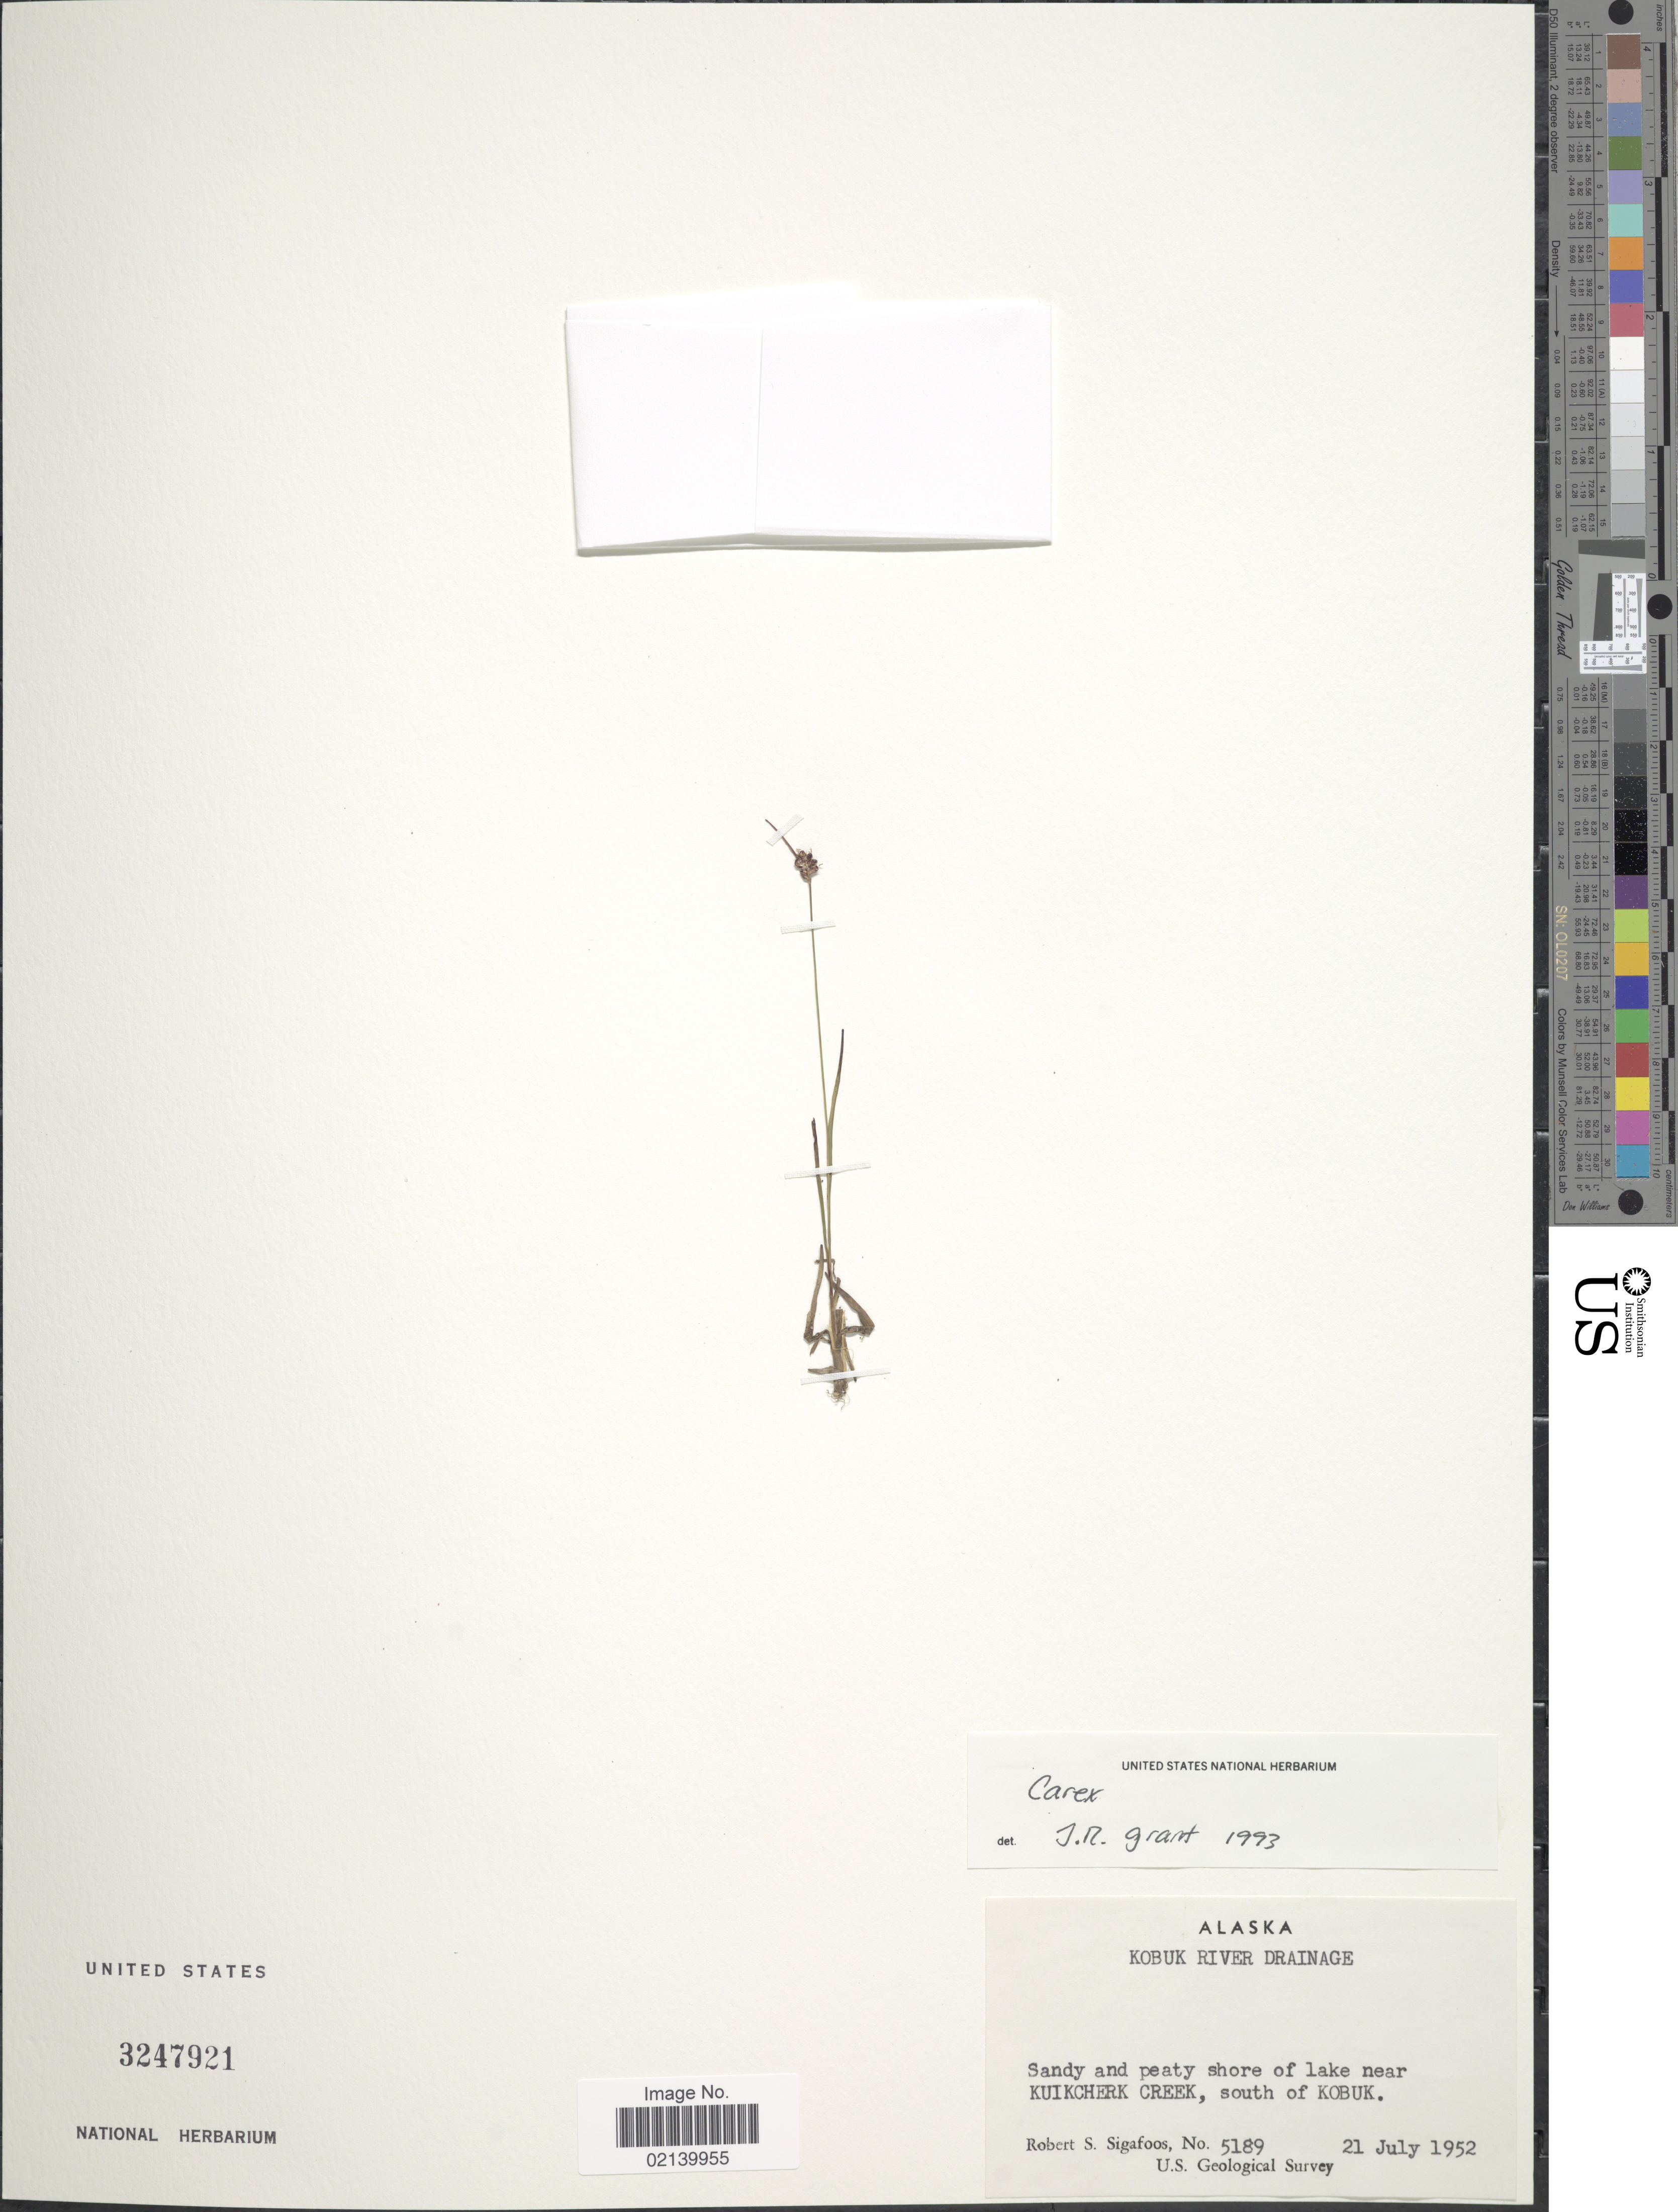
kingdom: Plantae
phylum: Tracheophyta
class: Liliopsida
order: Poales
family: Cyperaceae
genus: Carex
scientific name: Carex sp.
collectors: R. Sigafoos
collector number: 5189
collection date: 1952-07-21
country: United States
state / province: Alaska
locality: Kobuk River Drainage, sandy and peaty shore of lake near Kuikcherk Creek, south of Kobuk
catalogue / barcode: US 3247921